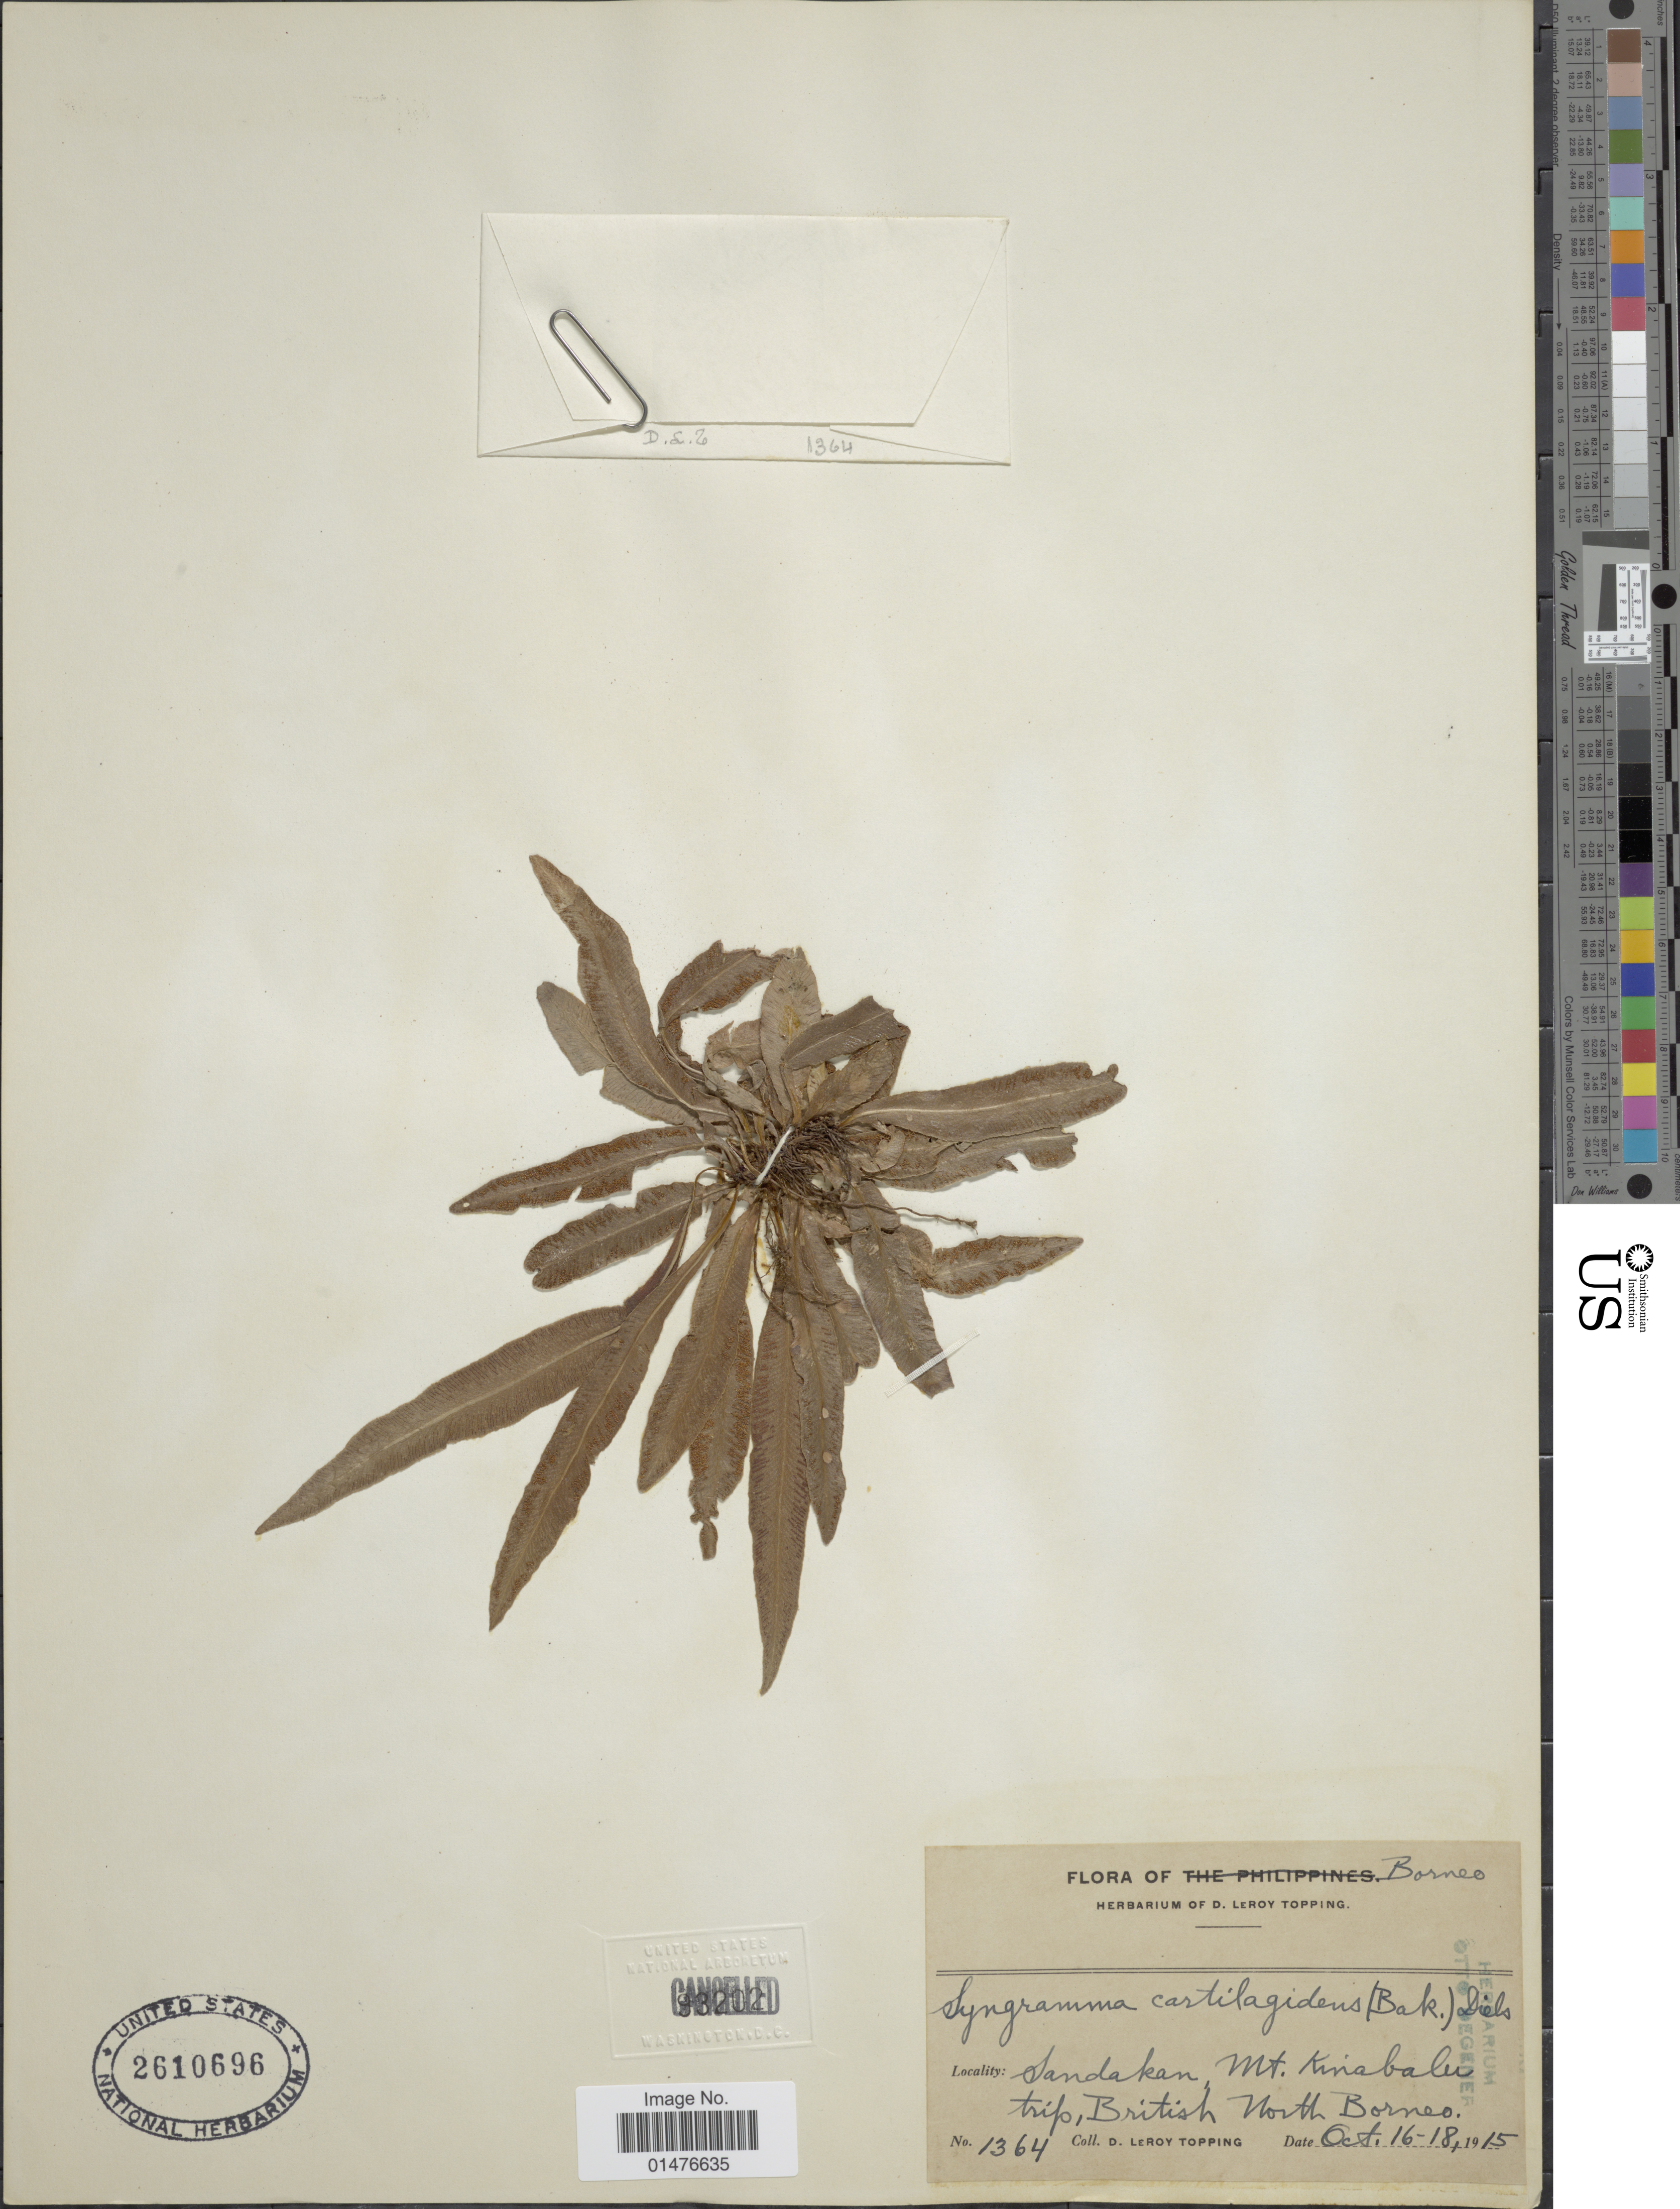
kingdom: Plantae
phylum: Tracheophyta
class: Polypodiopsida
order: Polypodiales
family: Pteridaceae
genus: Syngramma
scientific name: Syngramma cartilagidens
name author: (Baker) Diels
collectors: D. L. Topping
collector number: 1364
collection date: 1915-10-16/1915-10-18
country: Malaysia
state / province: Sabah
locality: Borneo, Sandakan, Mt. Kinabalu trip, British North Borneo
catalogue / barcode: US 2610696